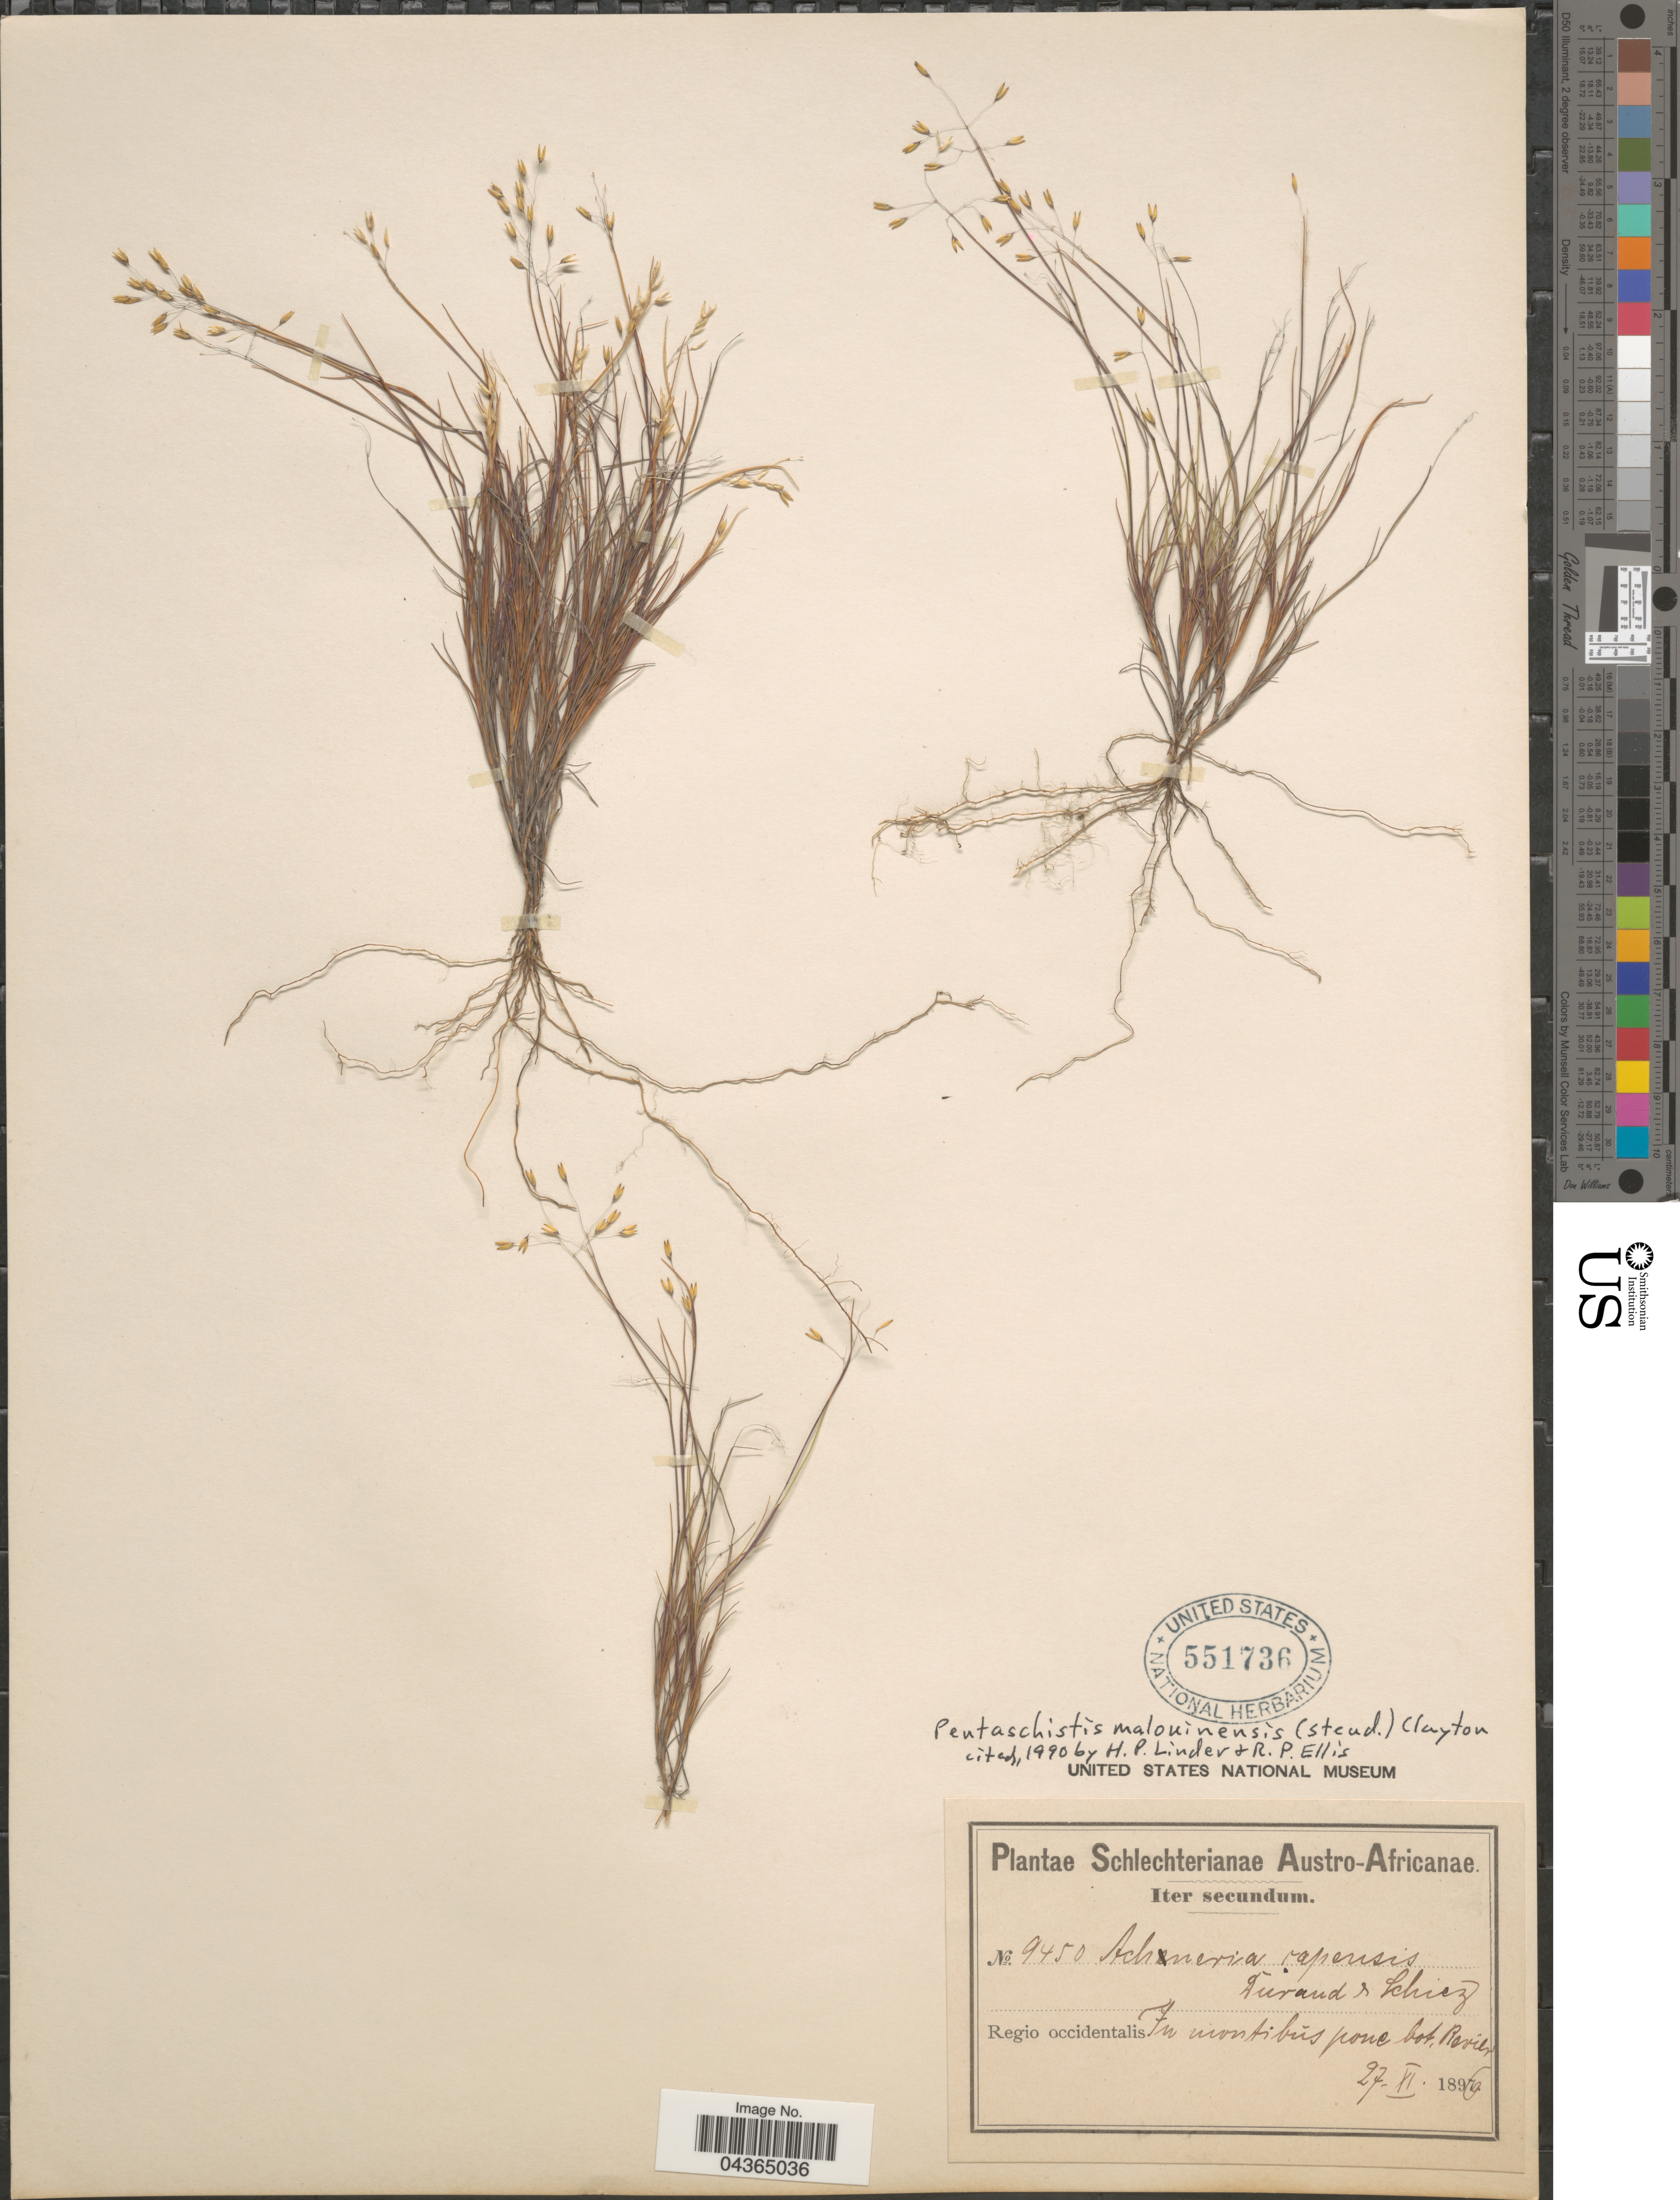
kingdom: Plantae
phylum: Tracheophyta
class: Liliopsida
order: Poales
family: Poaceae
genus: Pentameris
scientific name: Pentameris malouinensis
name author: (Steud.) Galley & H.P. Linder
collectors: Schlechter, --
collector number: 9450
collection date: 1896-11-27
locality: Austro-Africanae. Regio occidentalis. In montibus pone bot. Revier.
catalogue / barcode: US 551736